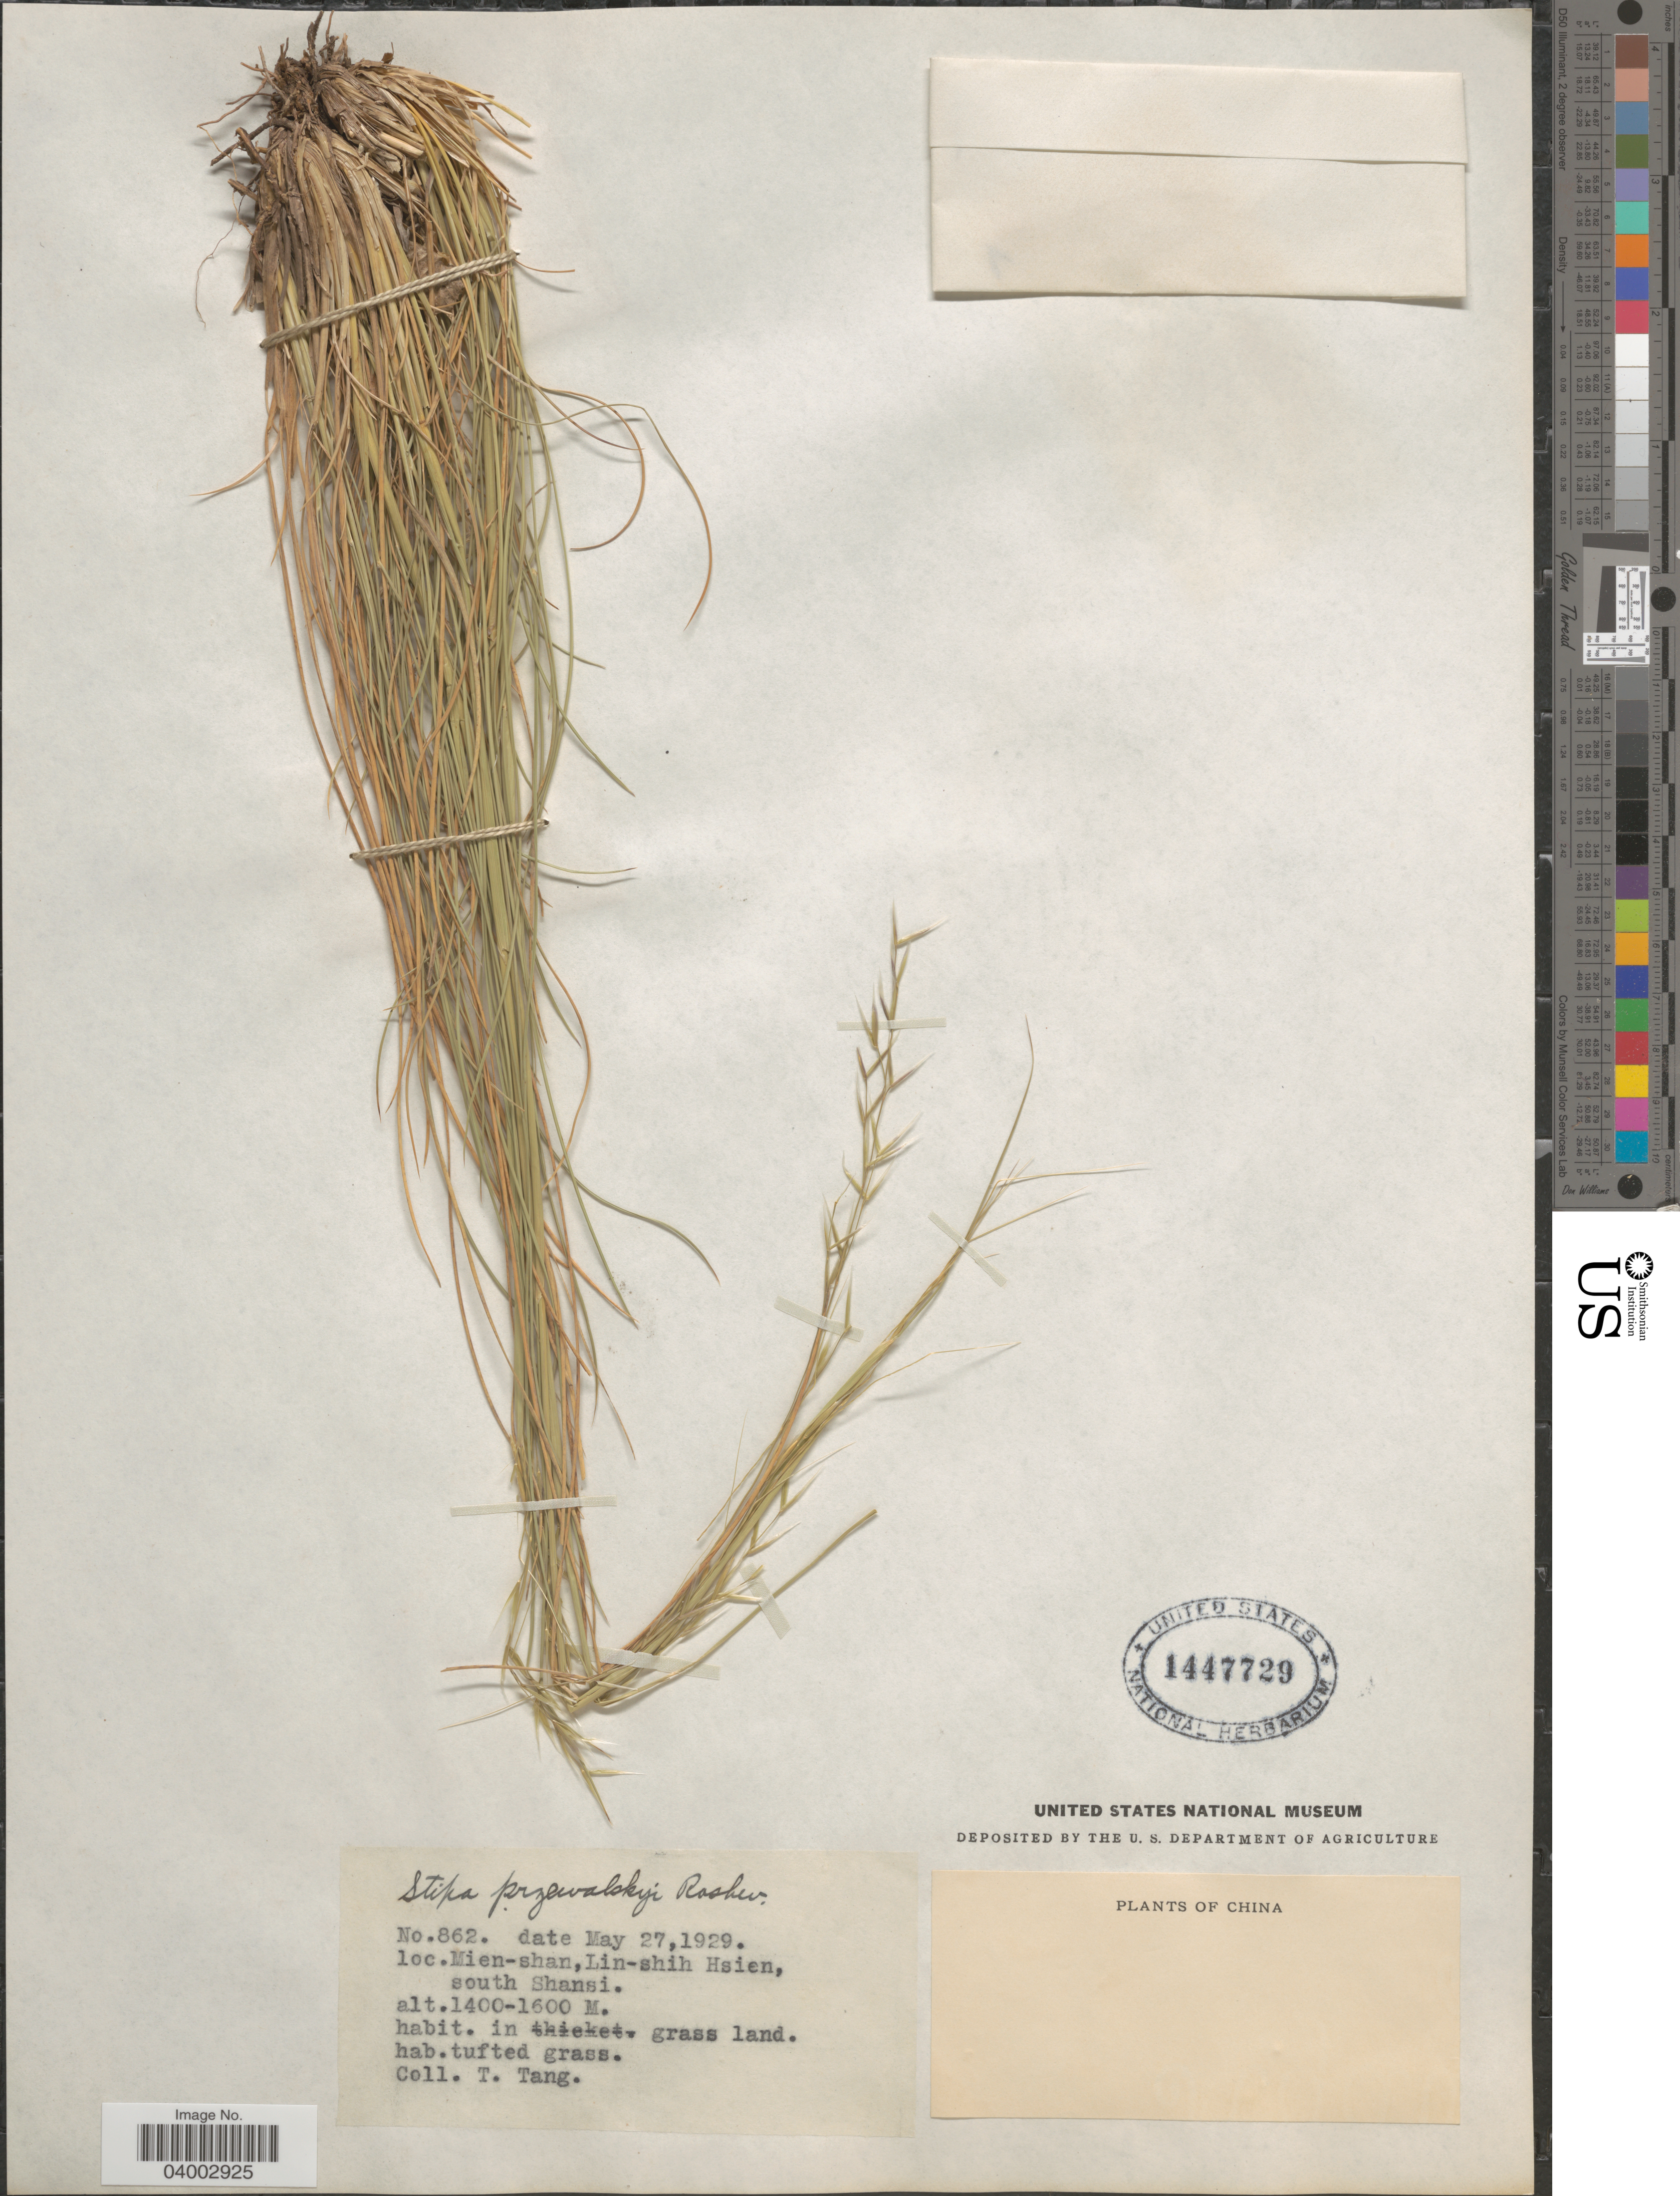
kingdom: Plantae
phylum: Tracheophyta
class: Liliopsida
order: Poales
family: Poaceae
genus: Stipa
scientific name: Stipa przewalskyi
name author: Roshev.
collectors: T. Tang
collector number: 862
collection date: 1929-05-27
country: China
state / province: Shanxi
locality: Mien-shan,Lin-shih Hsien, south Shansi.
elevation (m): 1400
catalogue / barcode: US 1447729